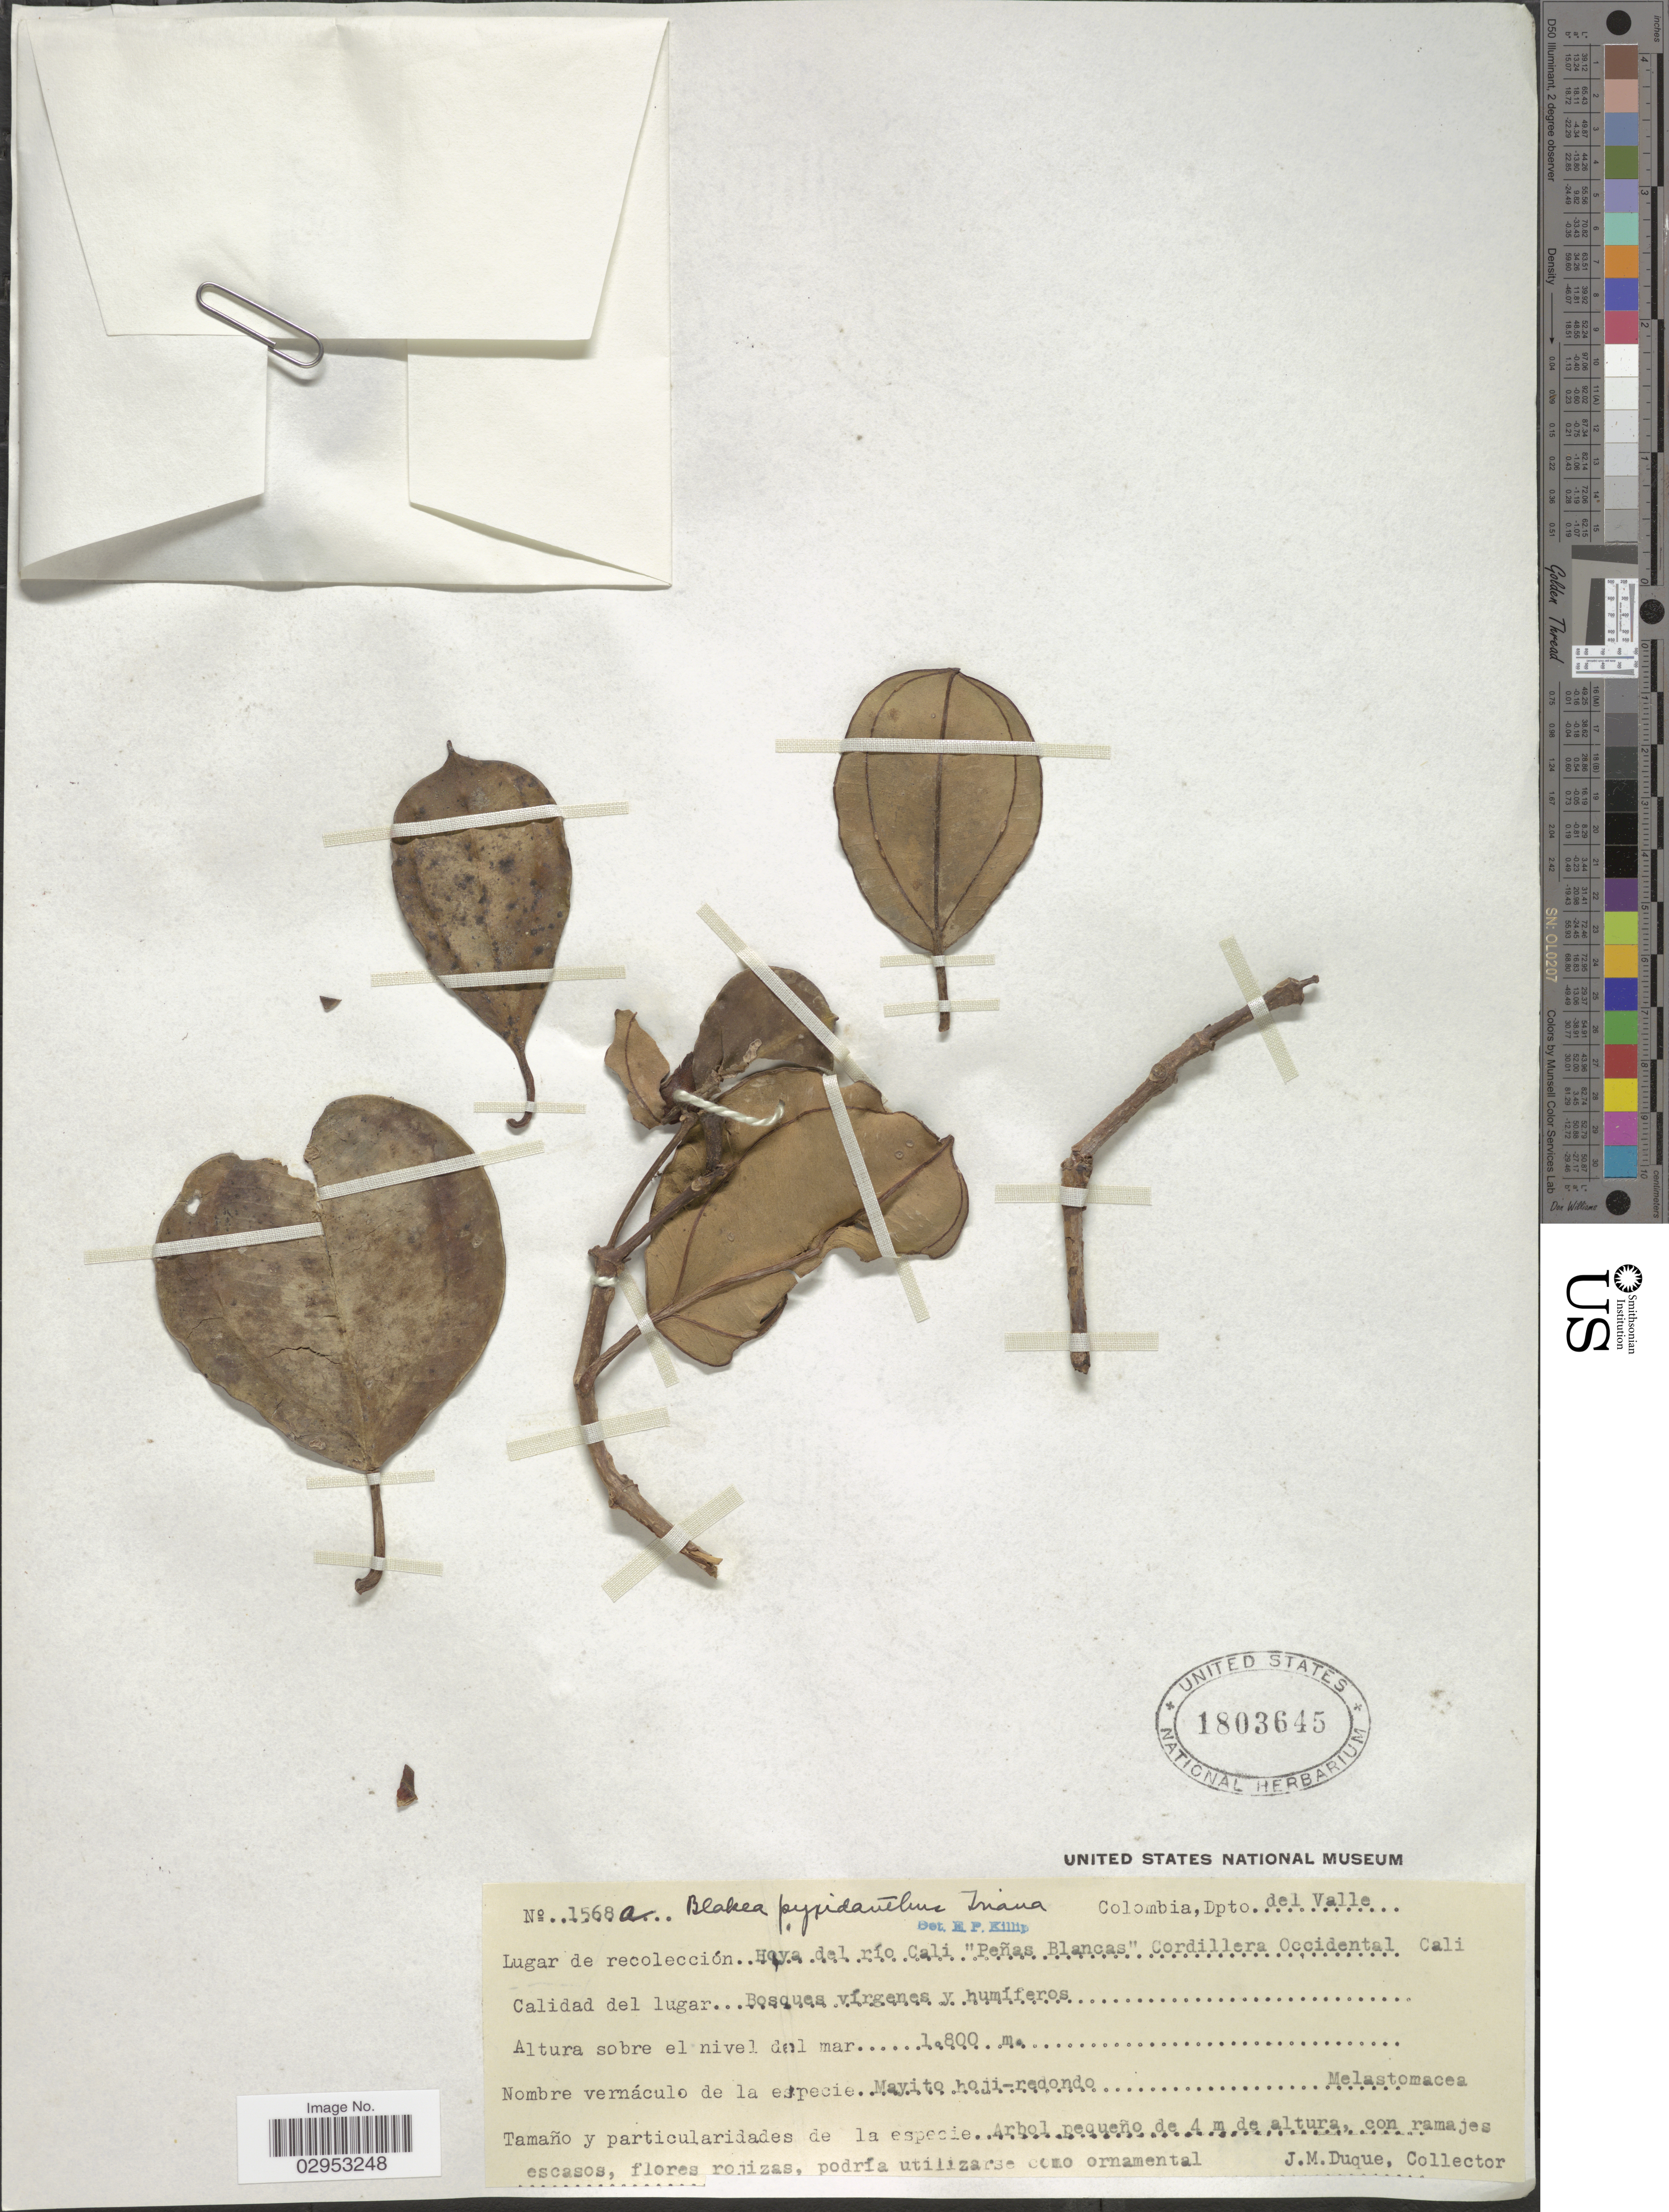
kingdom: Plantae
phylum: Tracheophyta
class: Magnoliopsida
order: Myrtales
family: Melastomataceae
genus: Blakea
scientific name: Blakea pyxidanthus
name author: Triana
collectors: J. Duque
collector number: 1568a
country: Colombia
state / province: Valle del Cauca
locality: Dpto. del Valle. Hoya del río Cali "Peñas Blancas" Cordillera Occidental.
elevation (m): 1800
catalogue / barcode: US 1803645